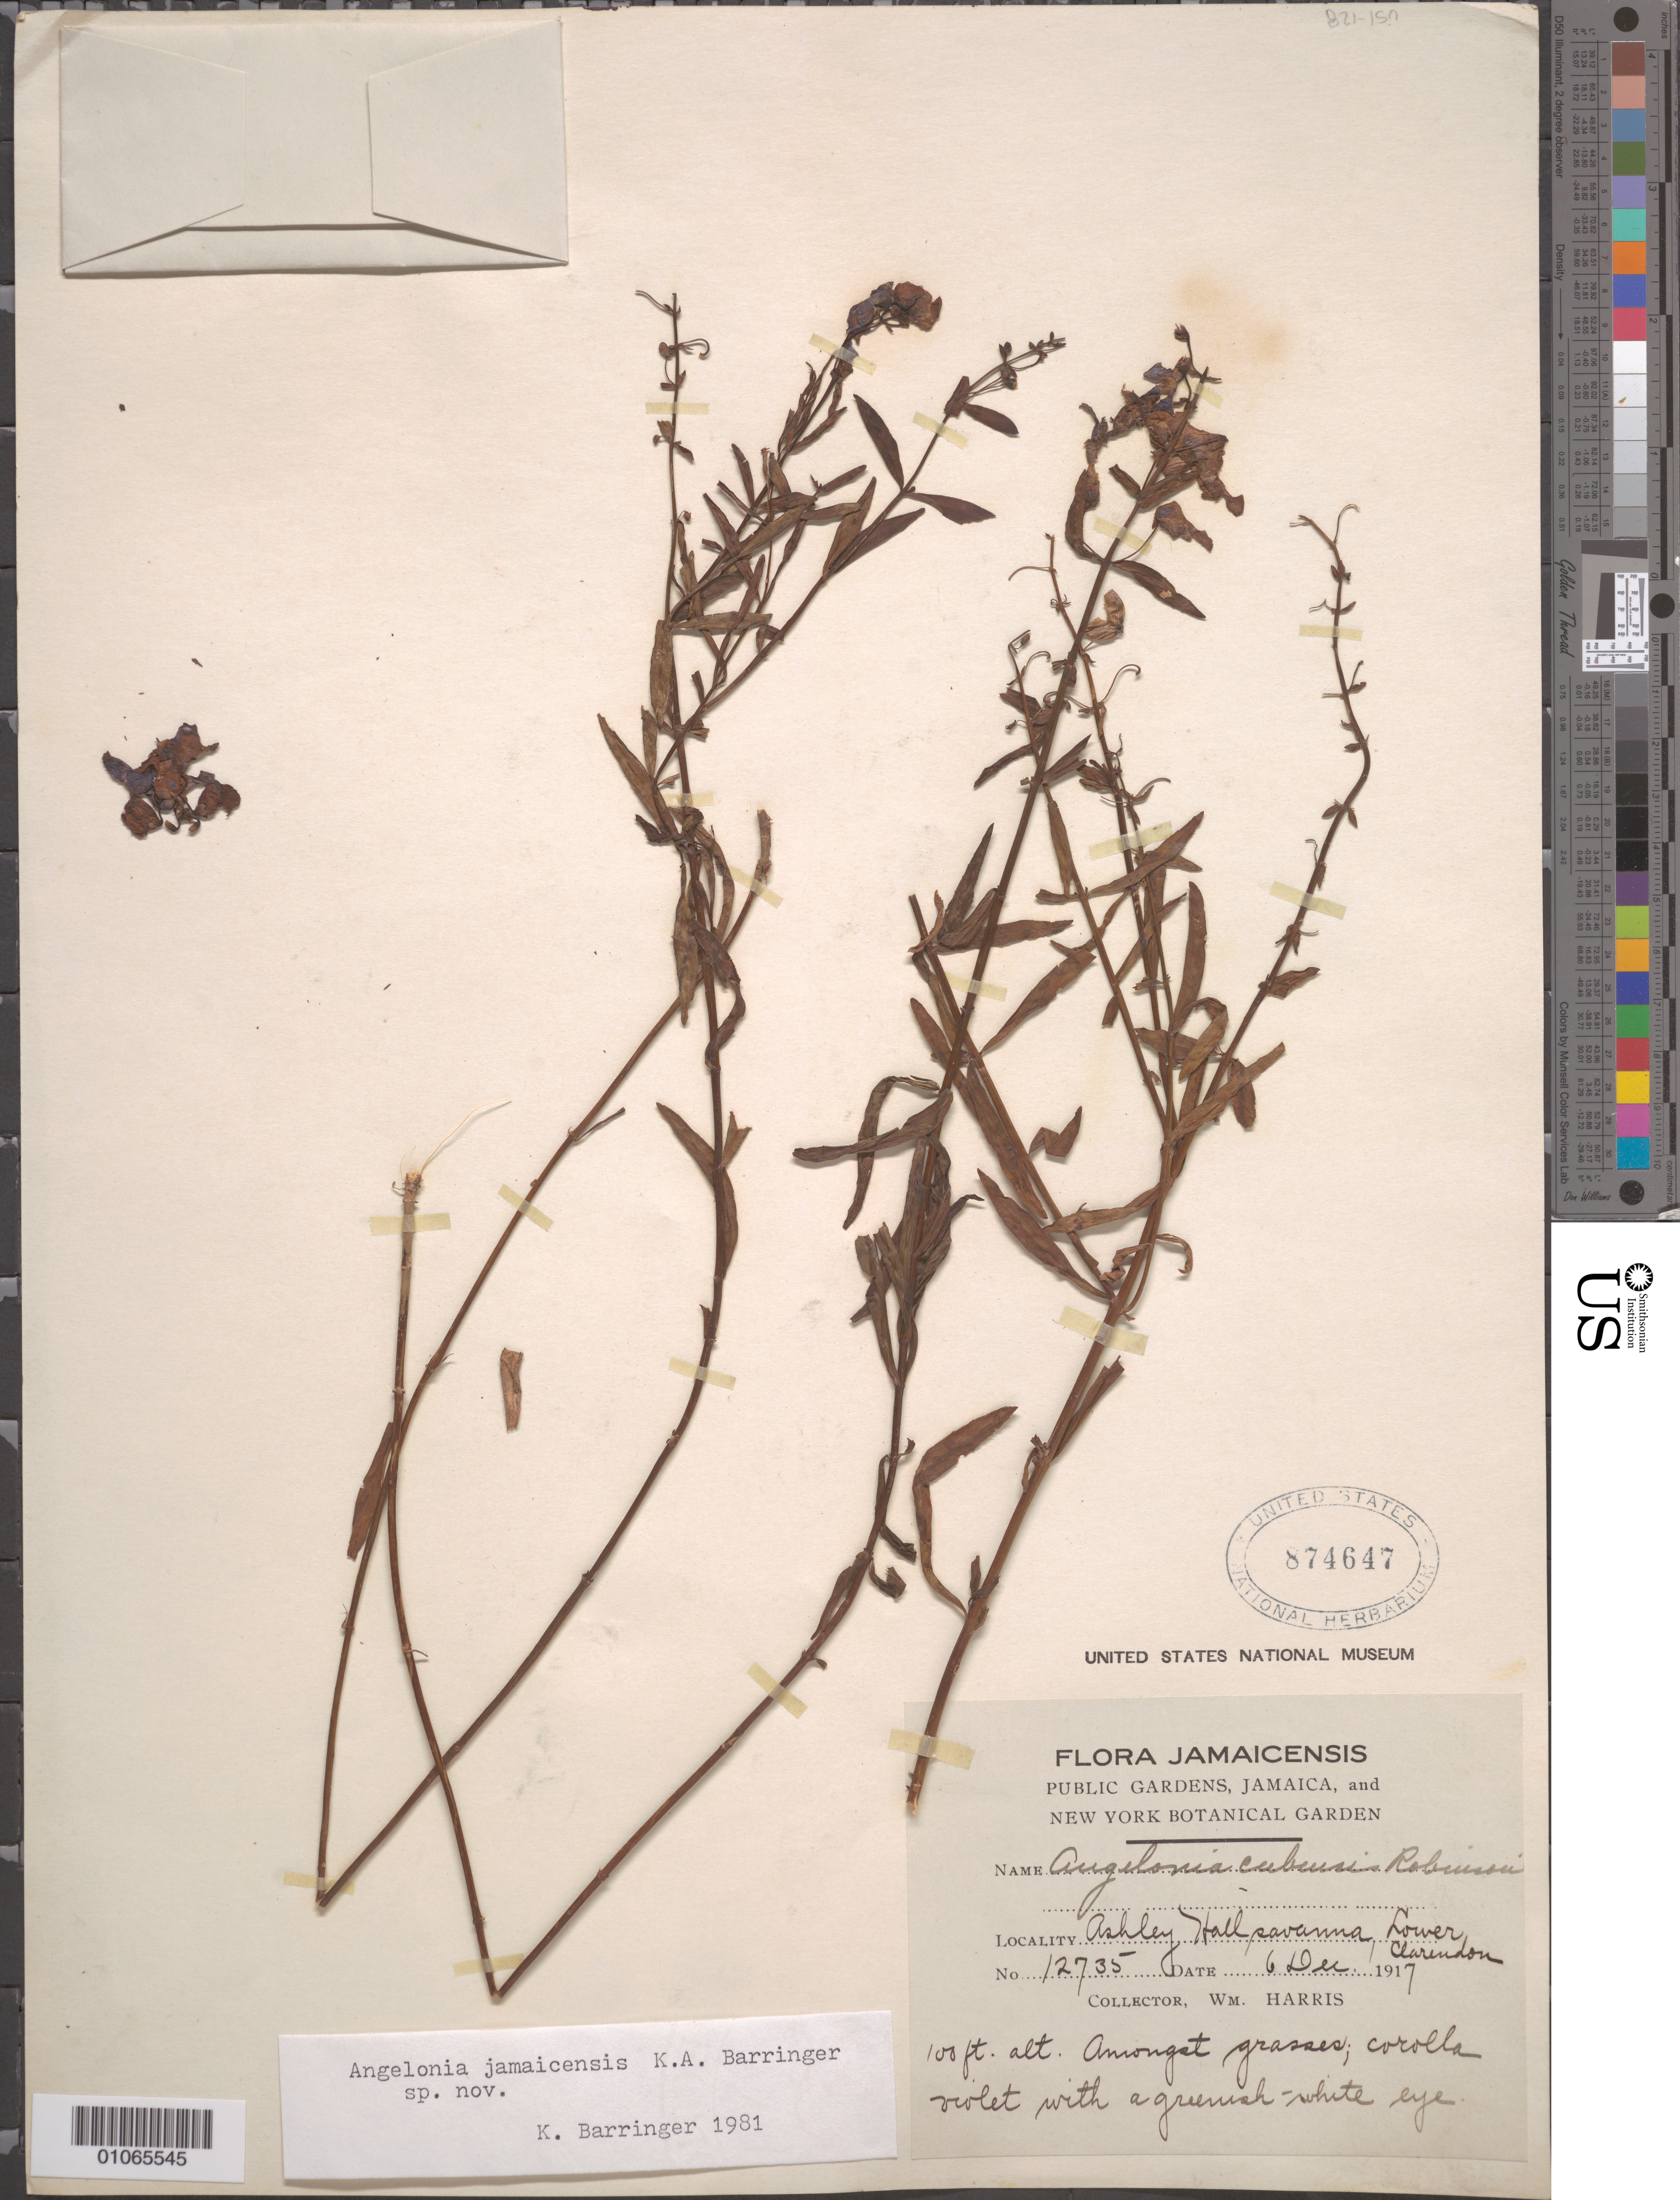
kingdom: Plantae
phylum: Tracheophyta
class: Magnoliopsida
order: Lamiales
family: Plantaginaceae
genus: Angelonia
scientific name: Angelonia jamaicensis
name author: Barringer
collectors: W. Harris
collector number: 12735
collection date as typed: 06 Dec 1917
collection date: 1917-12-06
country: Jamaica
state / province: Clarendon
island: Jamaica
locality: Ashley Hall, savanna, lower Clarendon. Amongst grasses.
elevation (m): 30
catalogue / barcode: US 674647